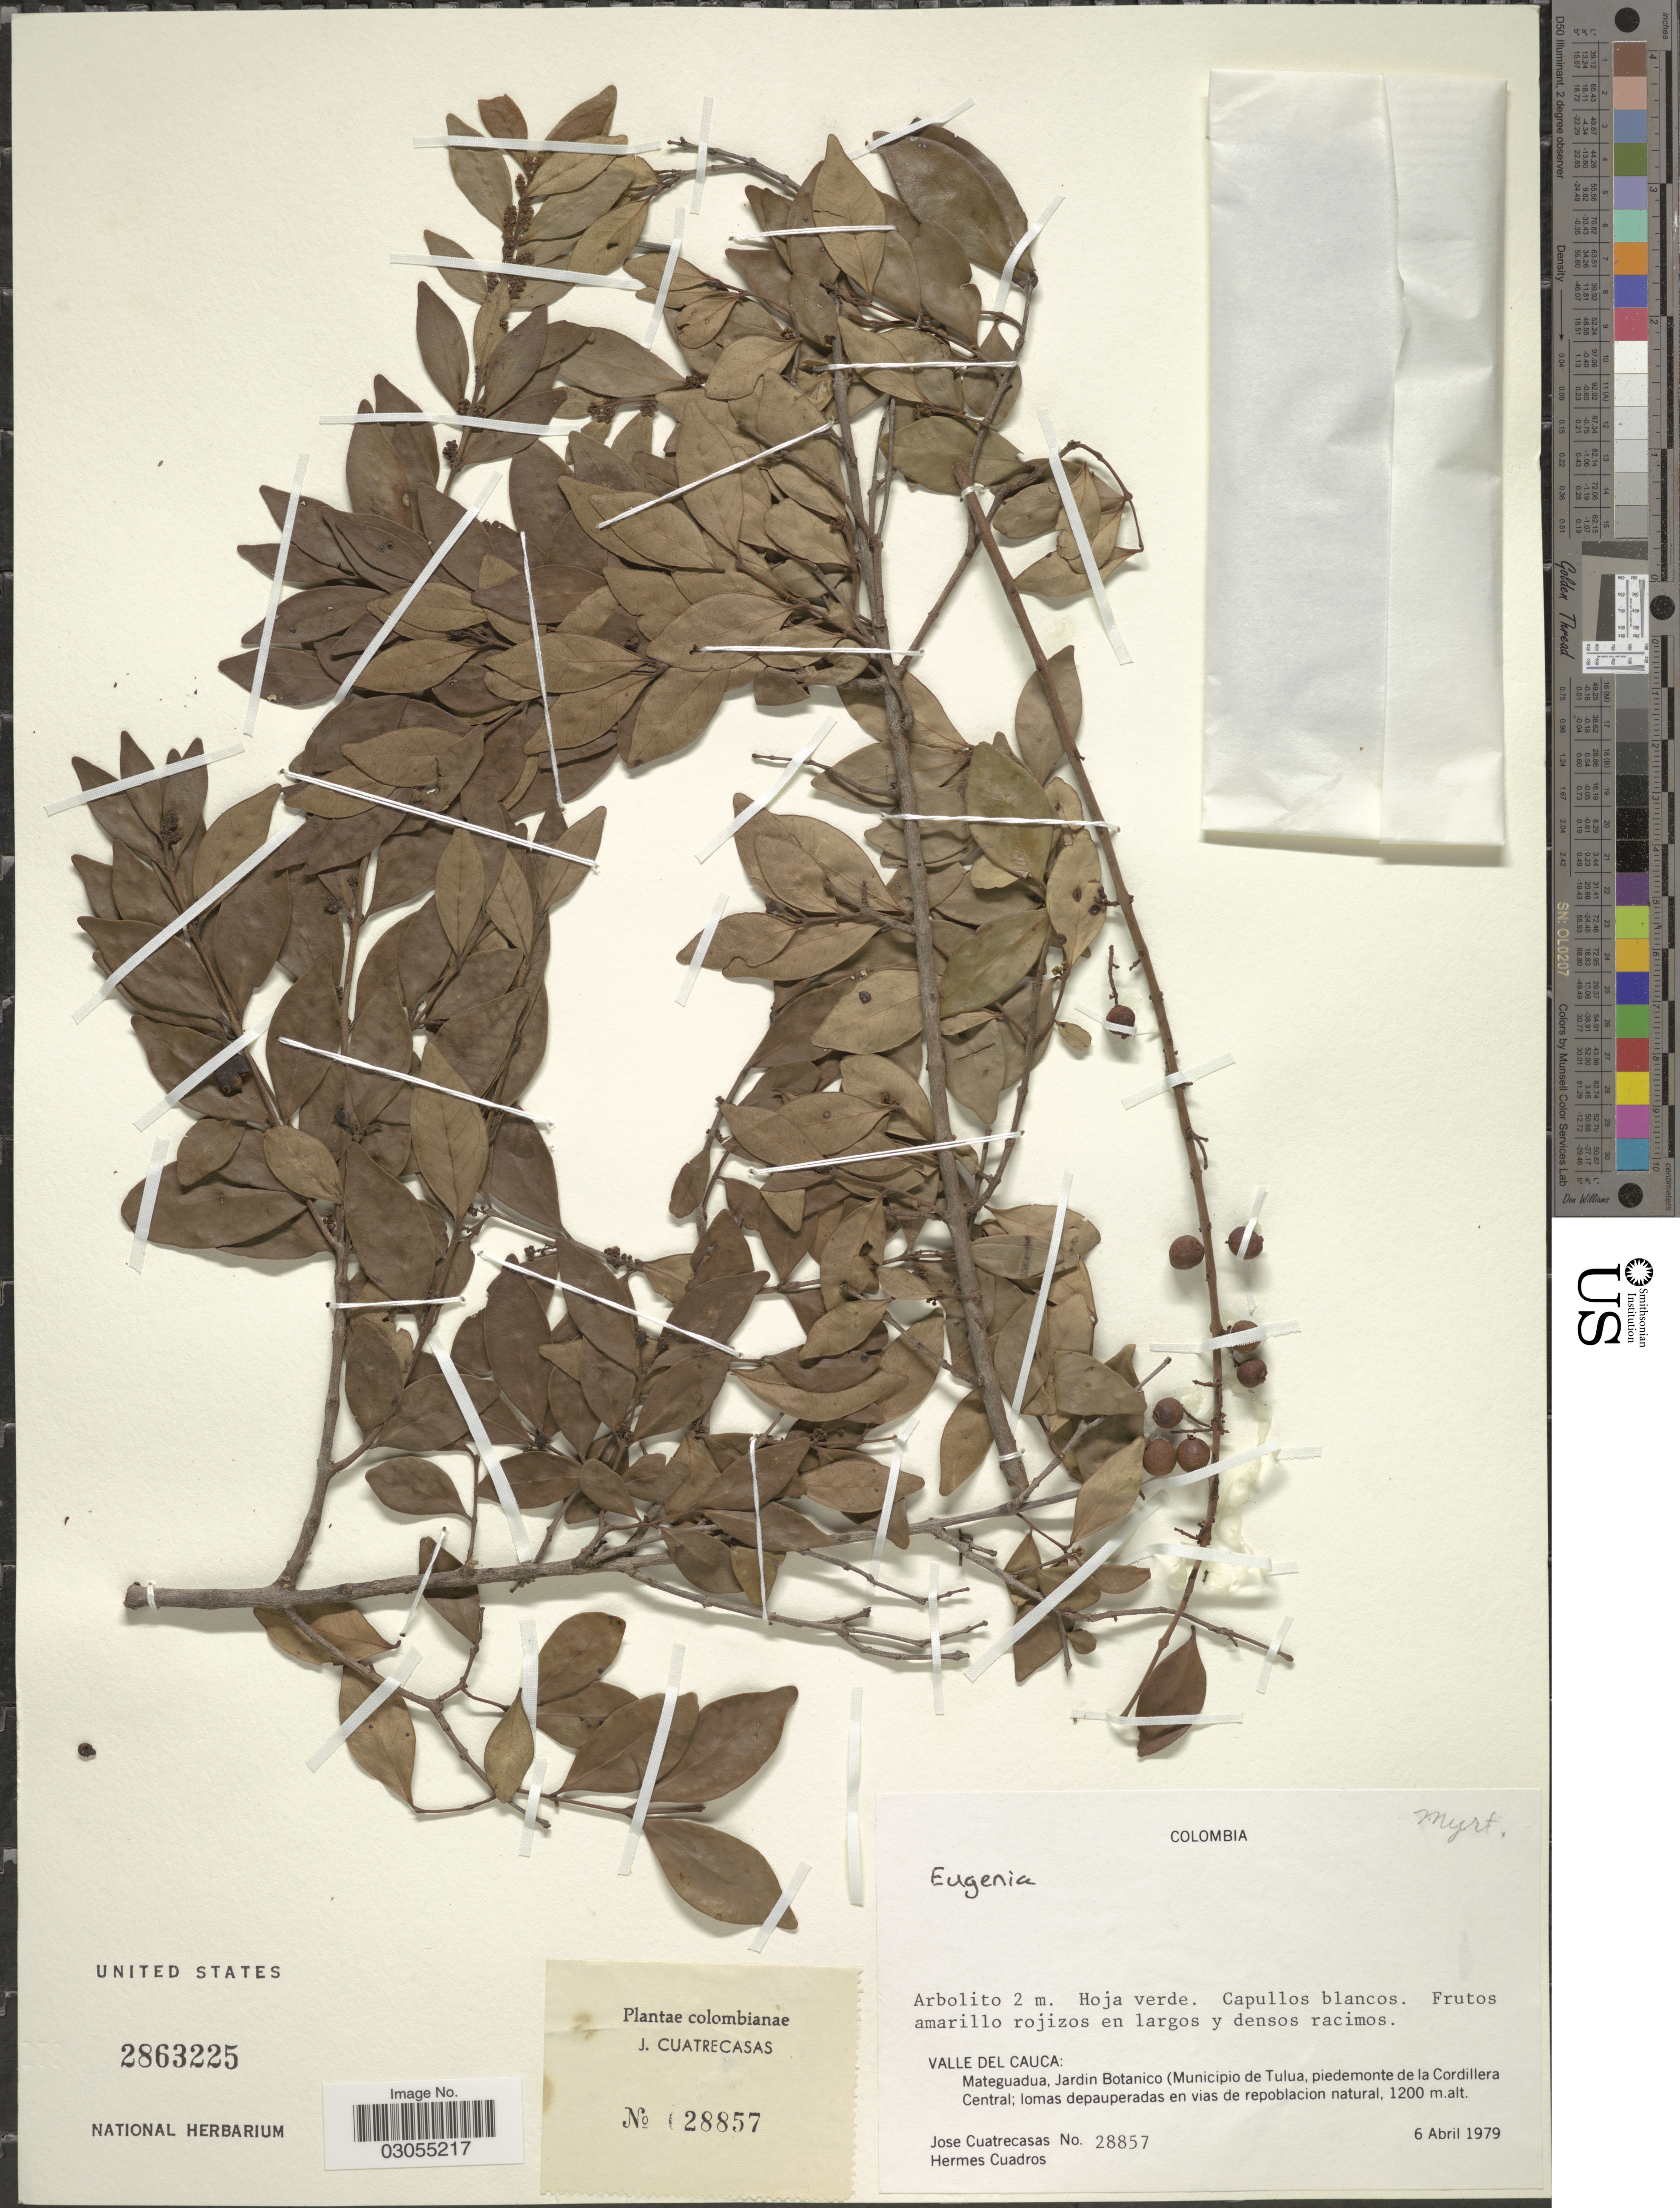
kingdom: Plantae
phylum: Tracheophyta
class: Magnoliopsida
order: Myrtales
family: Myrtaceae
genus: Eugenia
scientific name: Eugenia sp.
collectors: J. Cuatrecasas & H. Cuadros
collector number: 28857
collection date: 1979-04-06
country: Colombia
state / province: Valle del Cauca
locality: Mateguadua, Jardin Botanico (Municipio de Tulua, piedemonte de la Cordillera Central.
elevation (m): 1200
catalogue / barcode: US 2863225